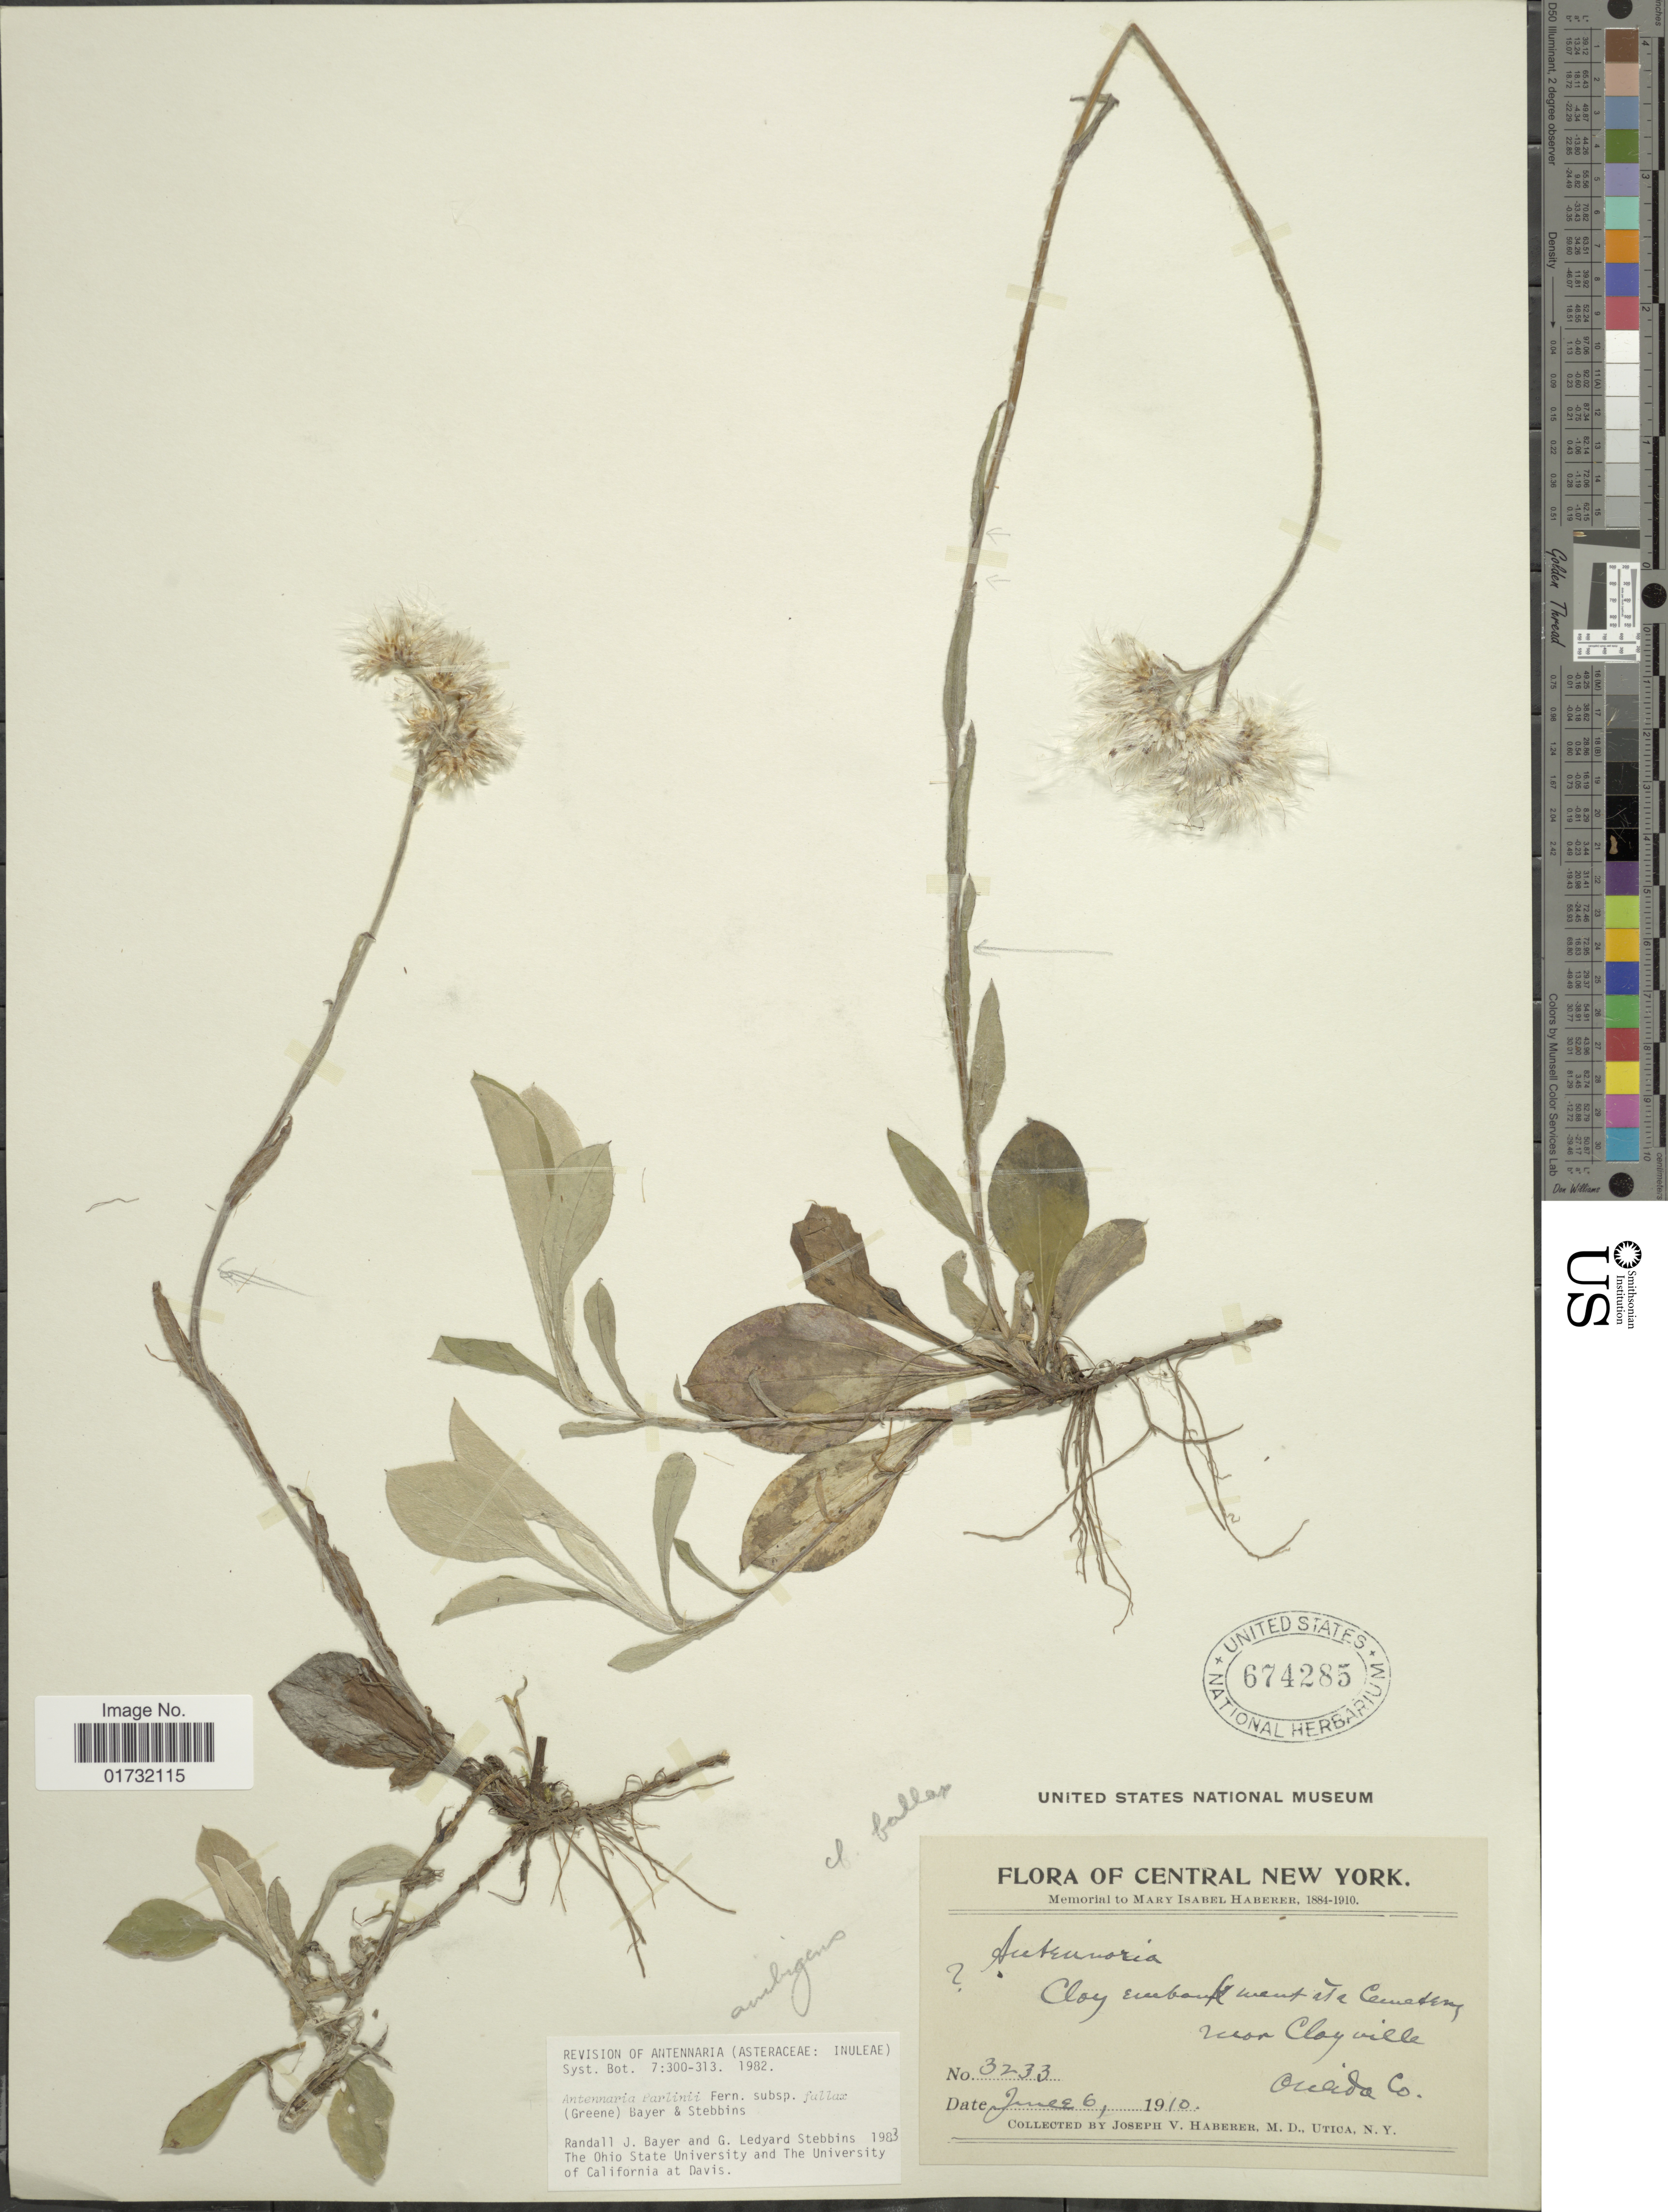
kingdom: Plantae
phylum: Tracheophyta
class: Magnoliopsida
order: Asterales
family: Asteraceae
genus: Antennaria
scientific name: Antennaria parlinii subsp. fallax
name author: (Greene) R.J. Bayer & Stebbins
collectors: J. V. Haberer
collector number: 3233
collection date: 1910-06-06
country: United States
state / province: New York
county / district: Oneida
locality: Central New York. Oneida Co.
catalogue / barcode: US 674285